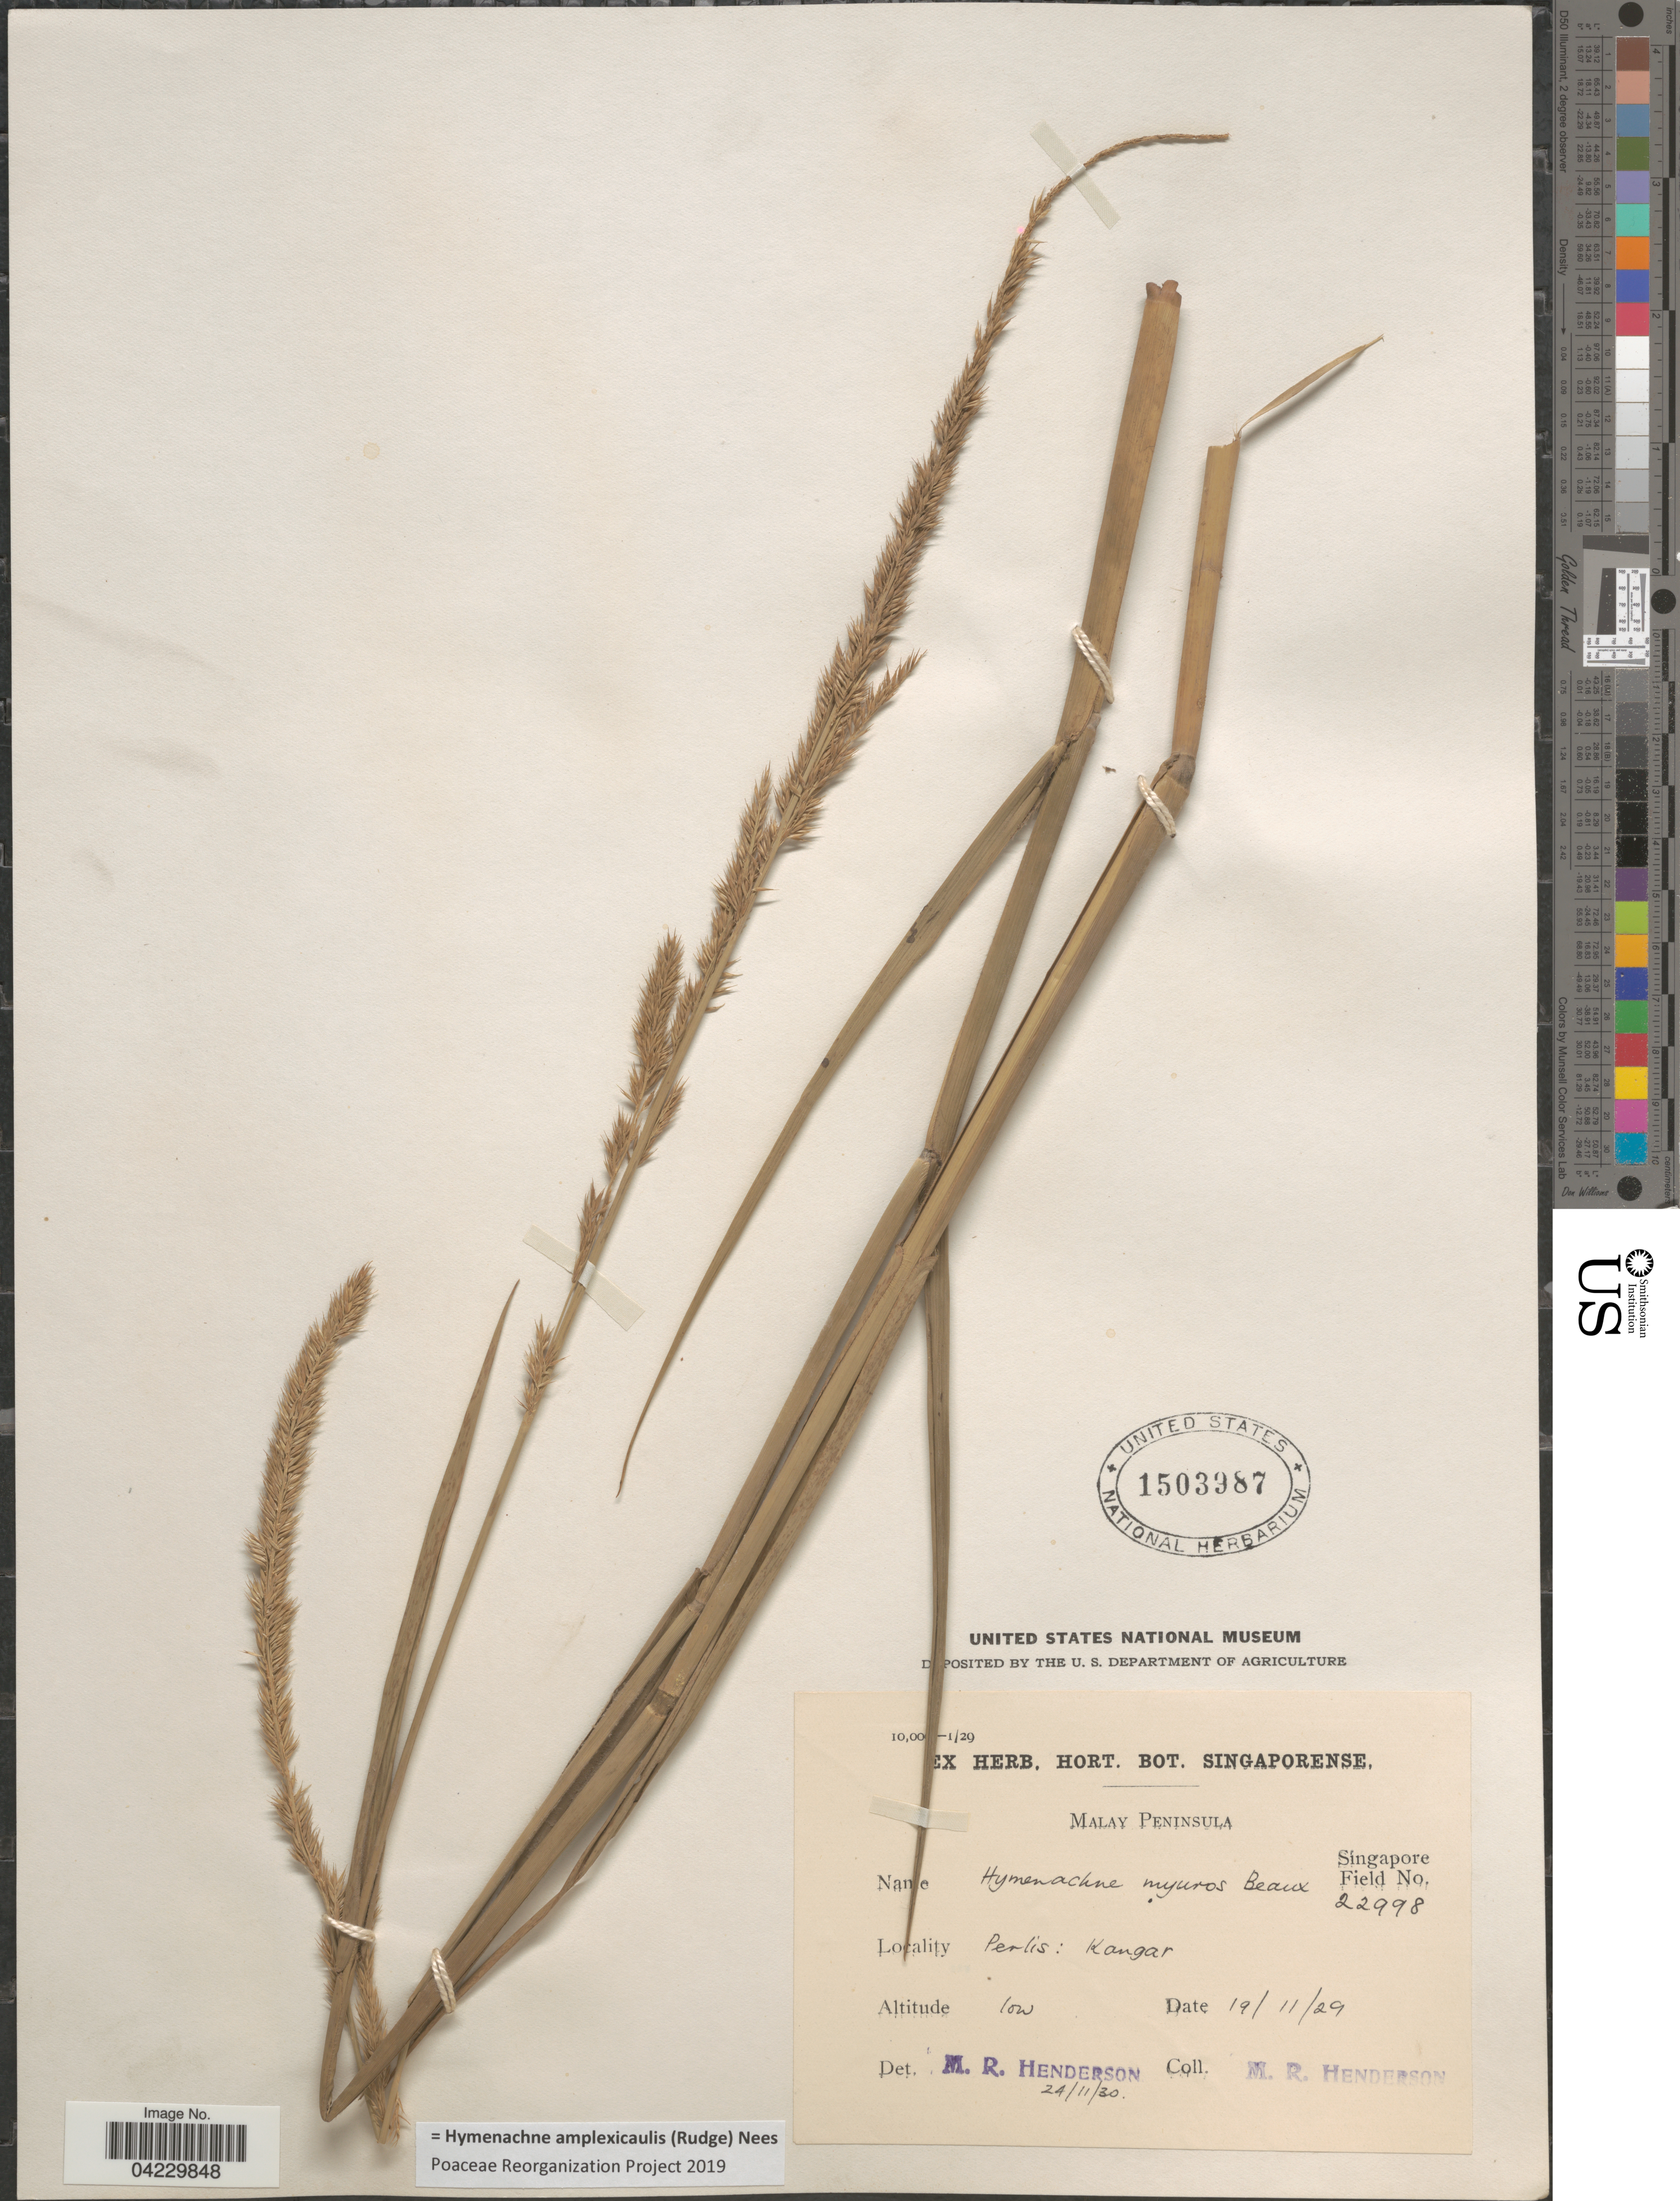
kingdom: Plantae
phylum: Tracheophyta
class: Liliopsida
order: Poales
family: Poaceae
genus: Hymenachne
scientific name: Hymenachne amplexicaulis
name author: (Rudge) Nees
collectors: M. Henderson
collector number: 22998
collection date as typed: Transcribed d/m/y: 19/11/29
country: Malaysia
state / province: Perlis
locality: Malay Peninsula. Perlis: Kangar.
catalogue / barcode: US 1503987